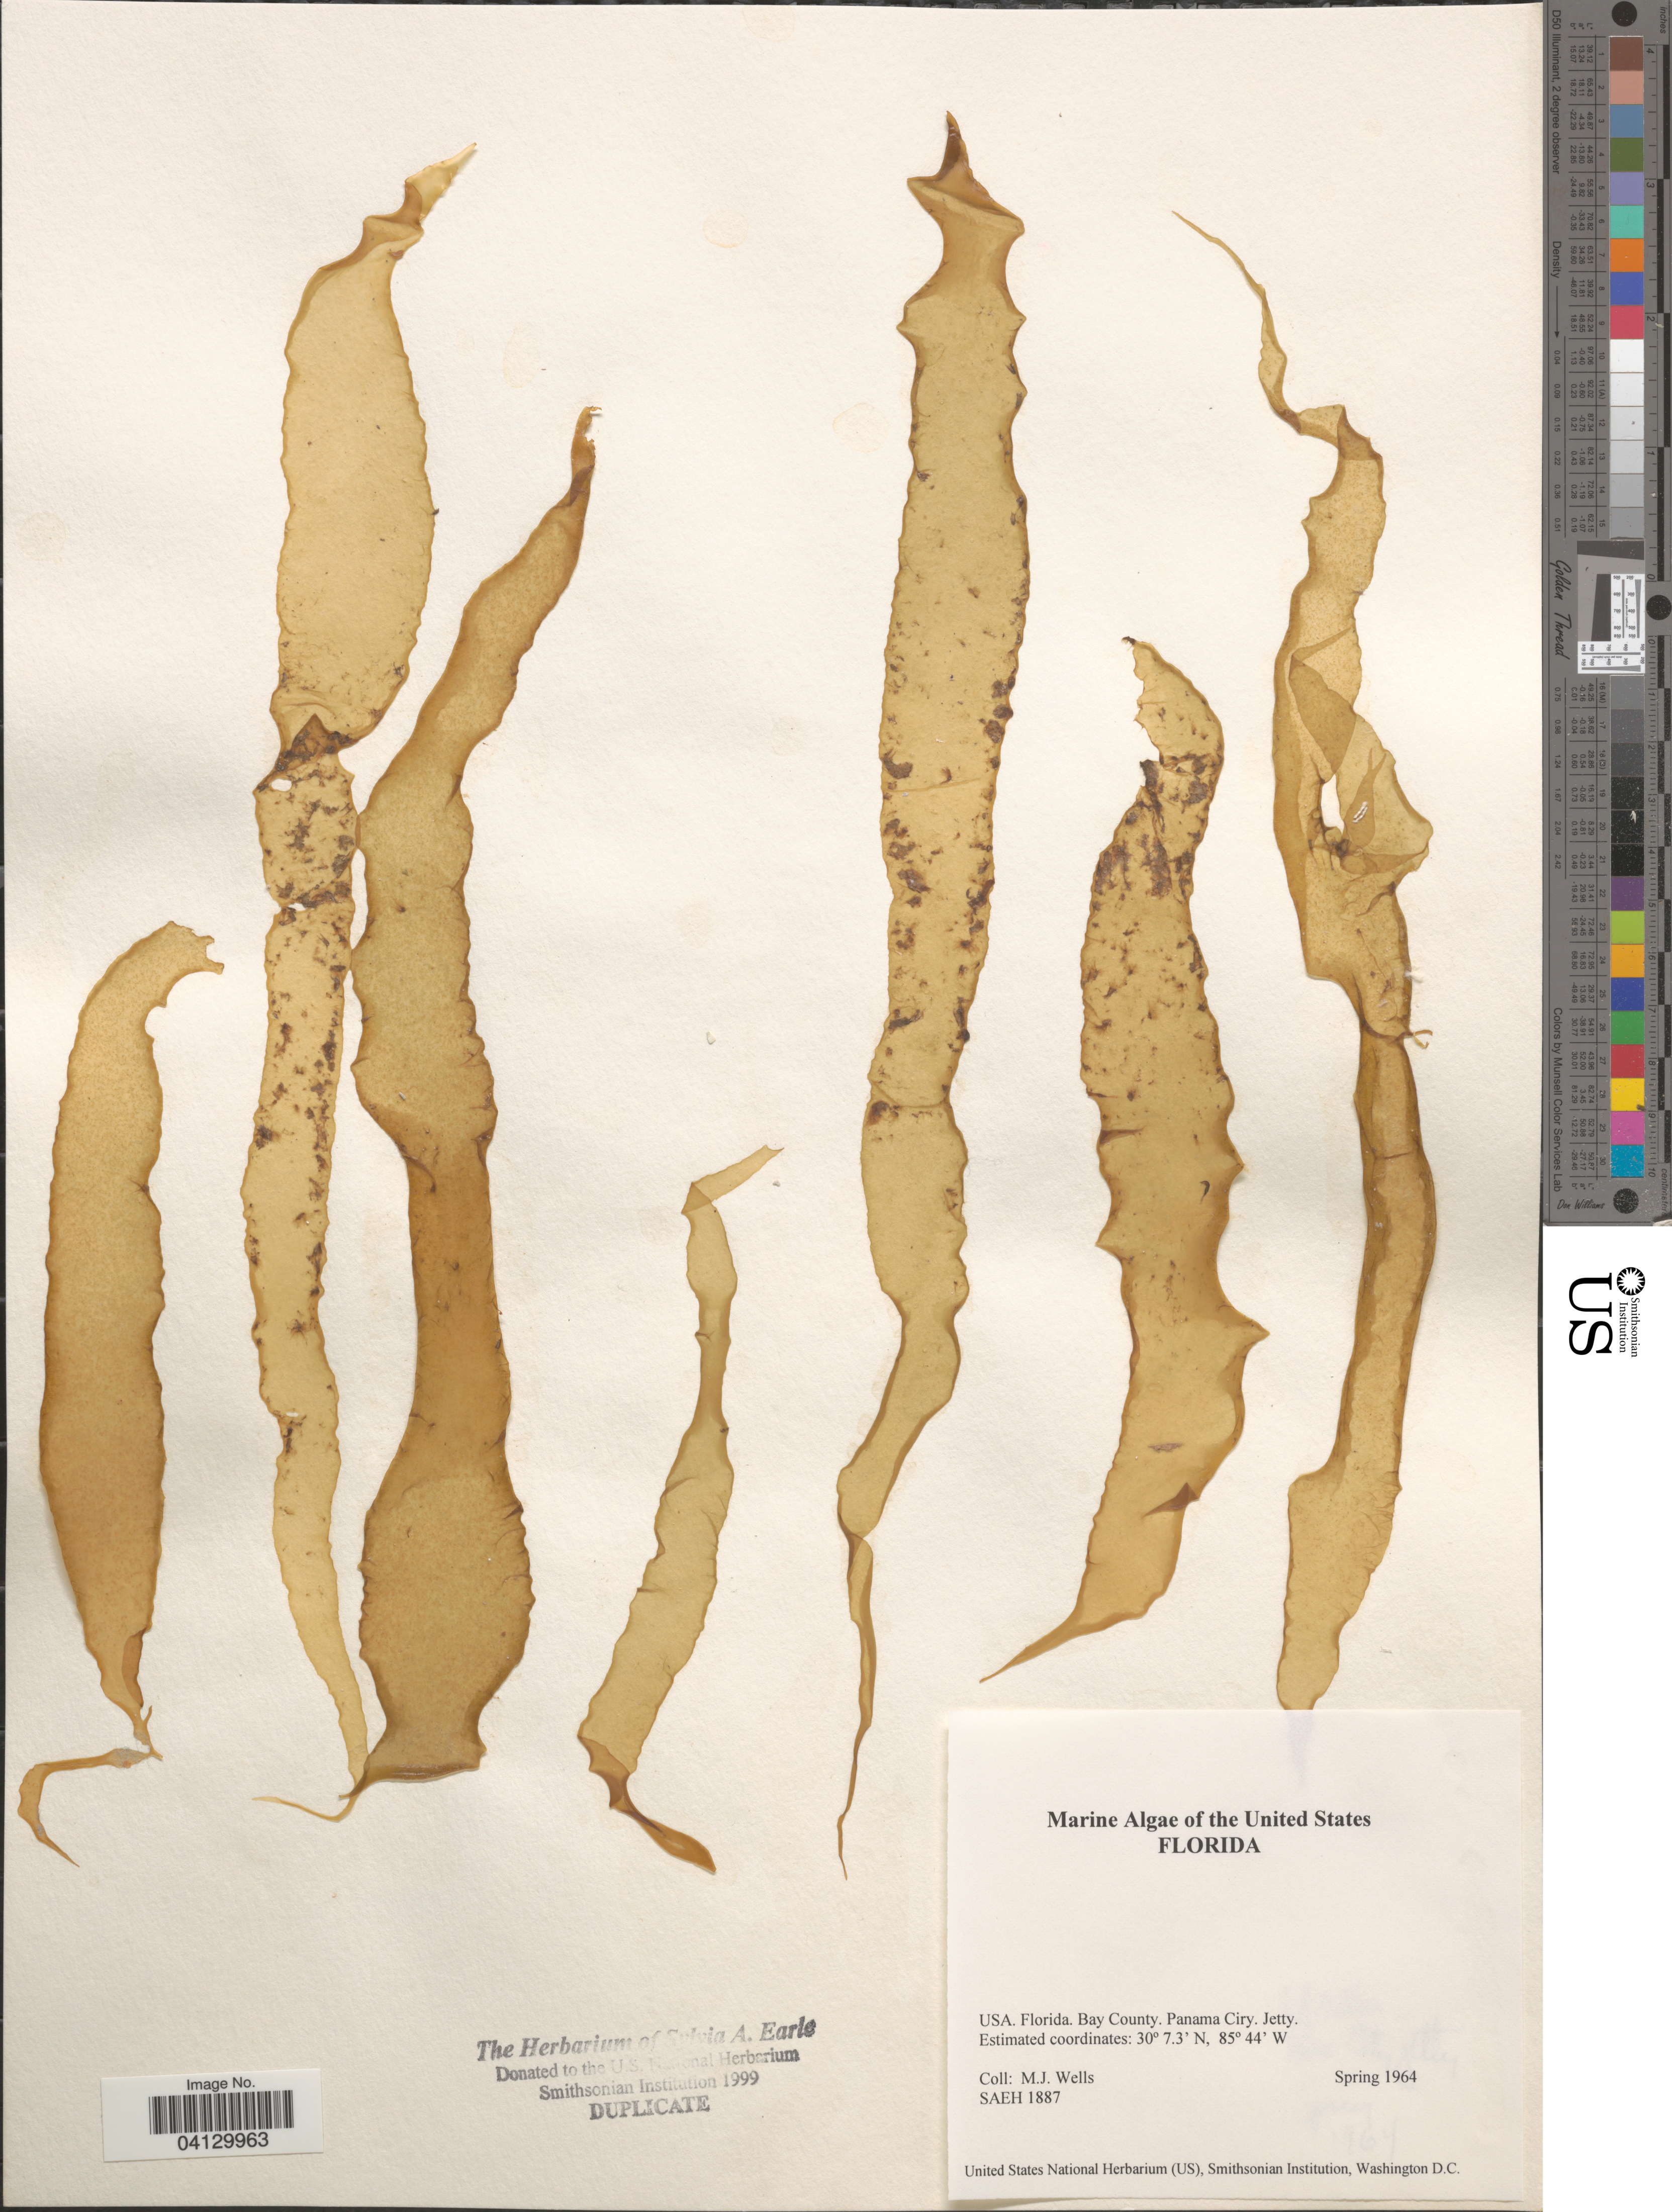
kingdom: Plantae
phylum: Rhodophyta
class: Florideophyceae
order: Corallinales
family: Corallinaceae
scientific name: Crustose Coralline Algae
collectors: M. Wells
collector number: SAEH1887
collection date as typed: Spring 1964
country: United States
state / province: Florida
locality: Bay County. Panama Ciry. Jetty.